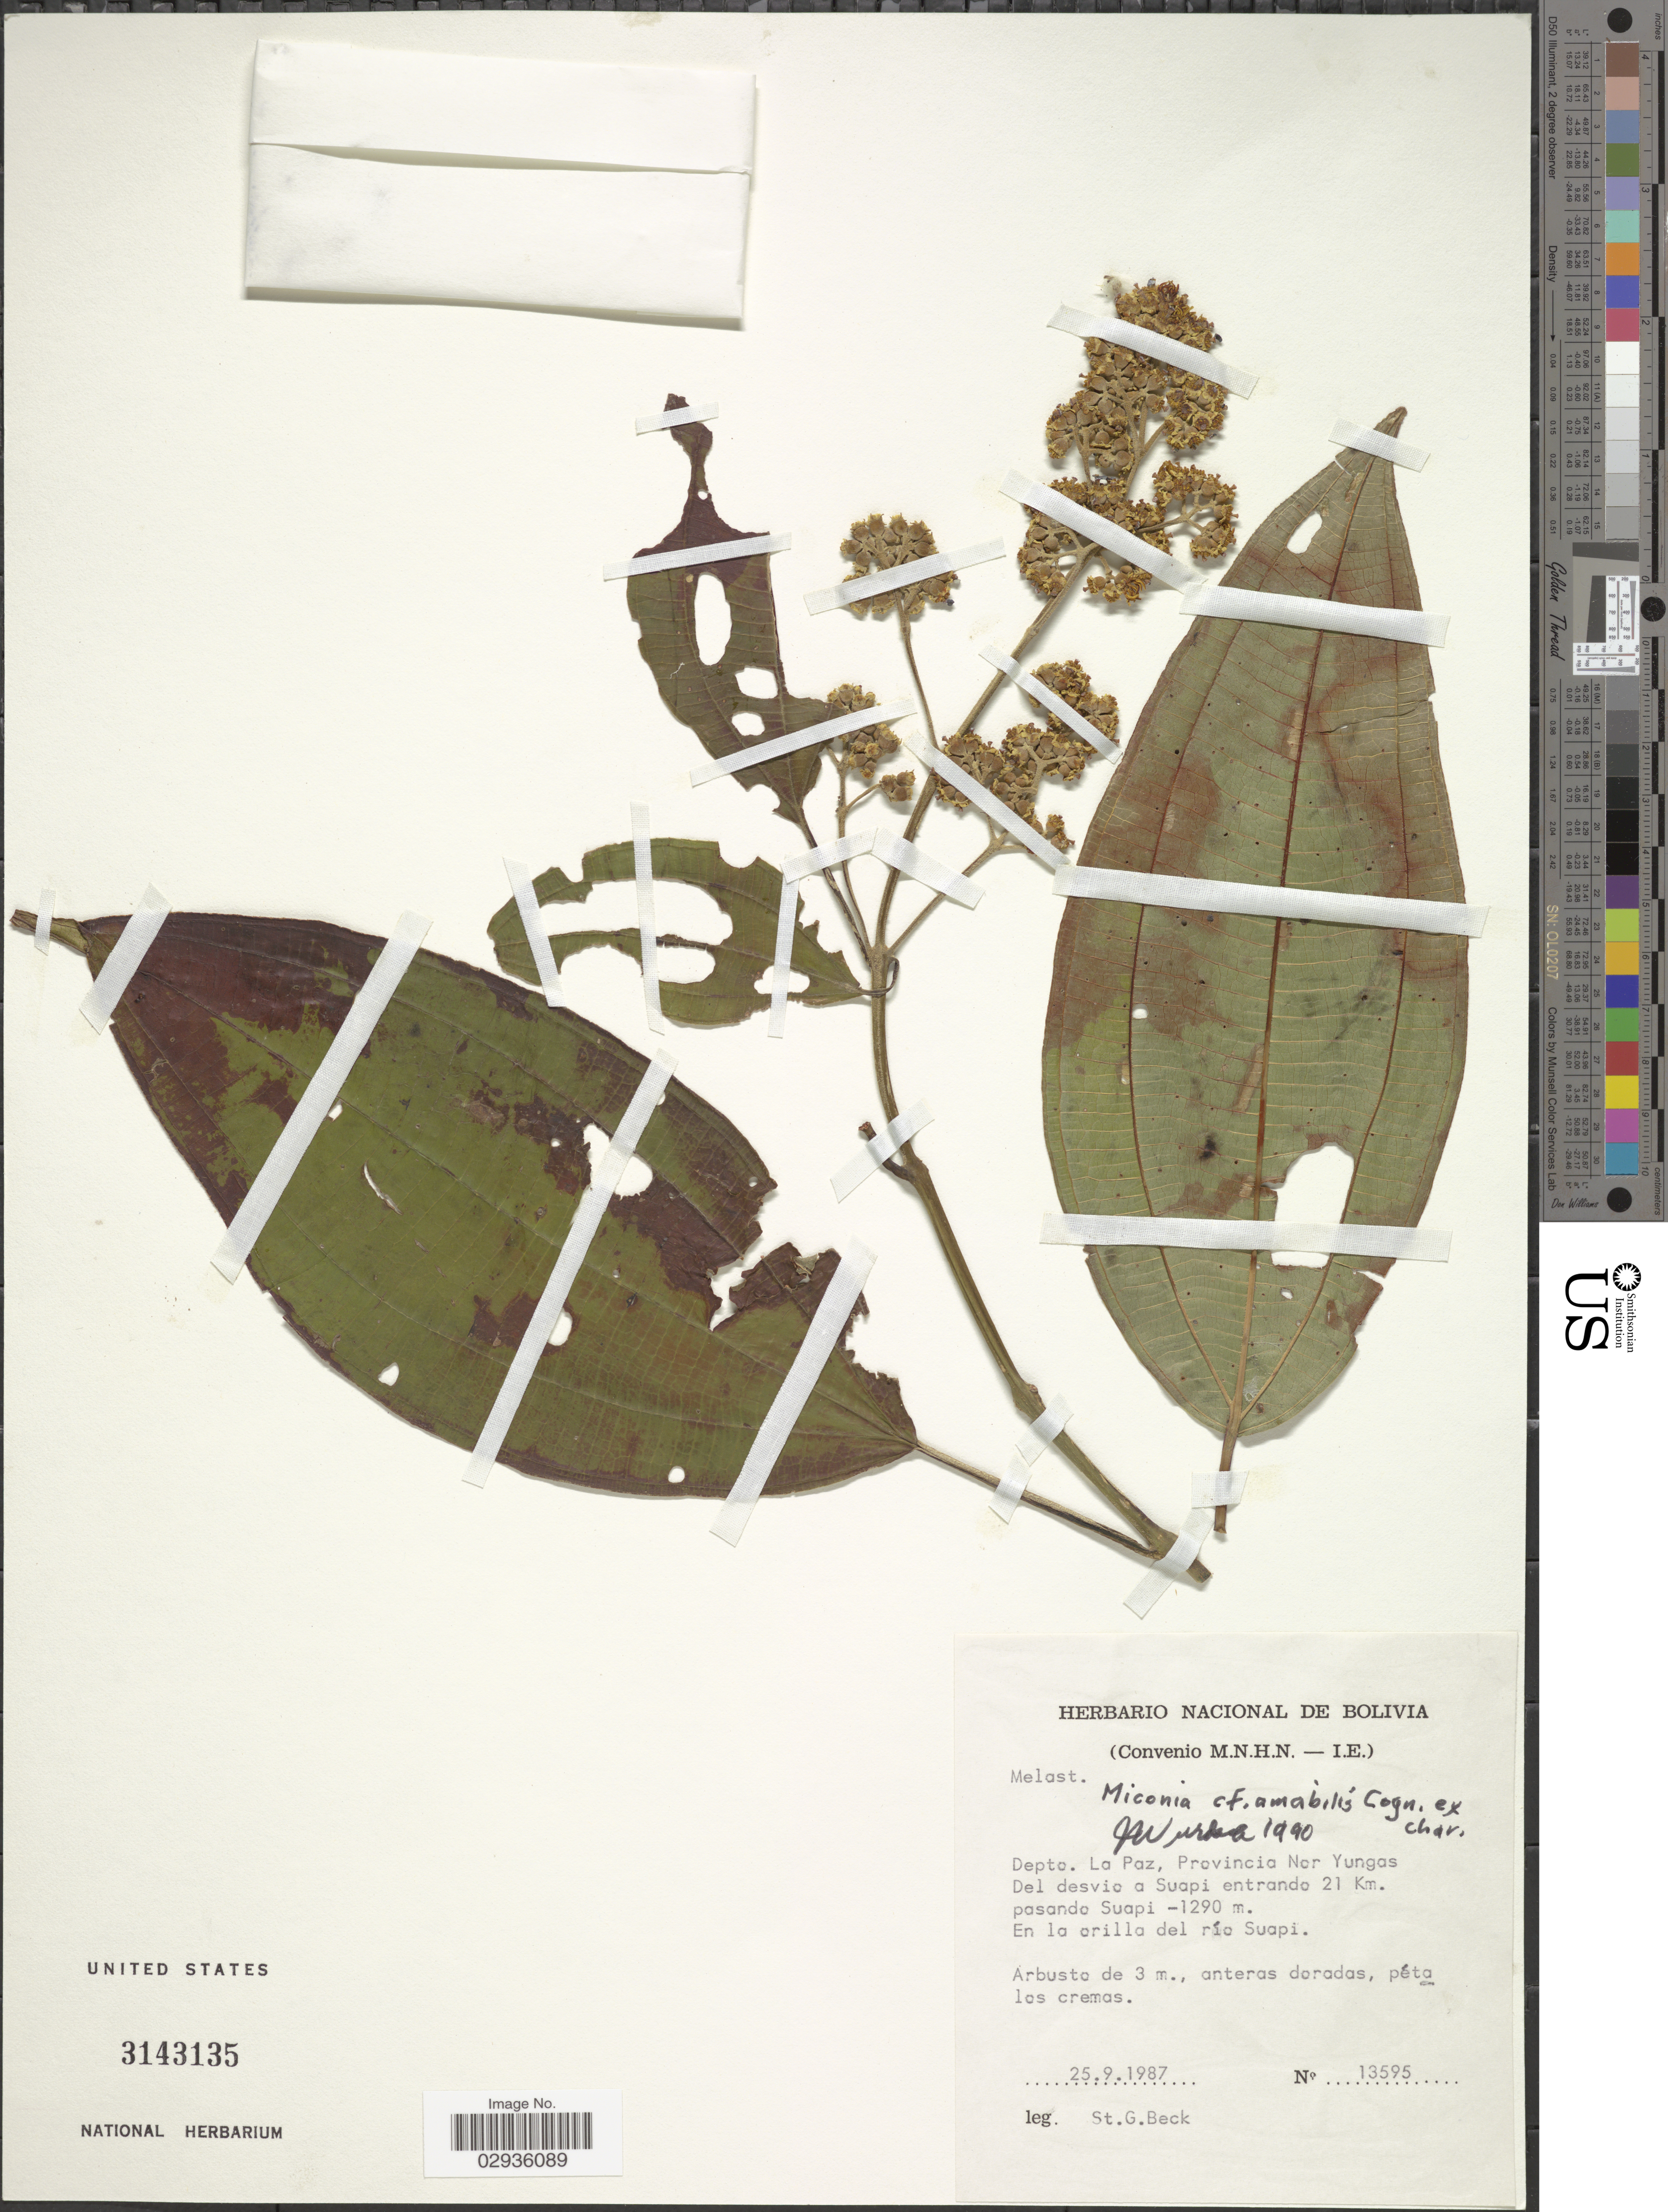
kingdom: Plantae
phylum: Tracheophyta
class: Magnoliopsida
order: Myrtales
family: Melastomataceae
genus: Miconia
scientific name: Miconia amabilis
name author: Cogn.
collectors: S. G. Beck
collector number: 13595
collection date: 1987-09-25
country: Bolivia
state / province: La Paz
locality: Depto. La Paz, Provincia Nor Yungas. Del desvio a Suapi entrando 21 Km. pasando Suapi.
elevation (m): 1290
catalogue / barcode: US 3143135